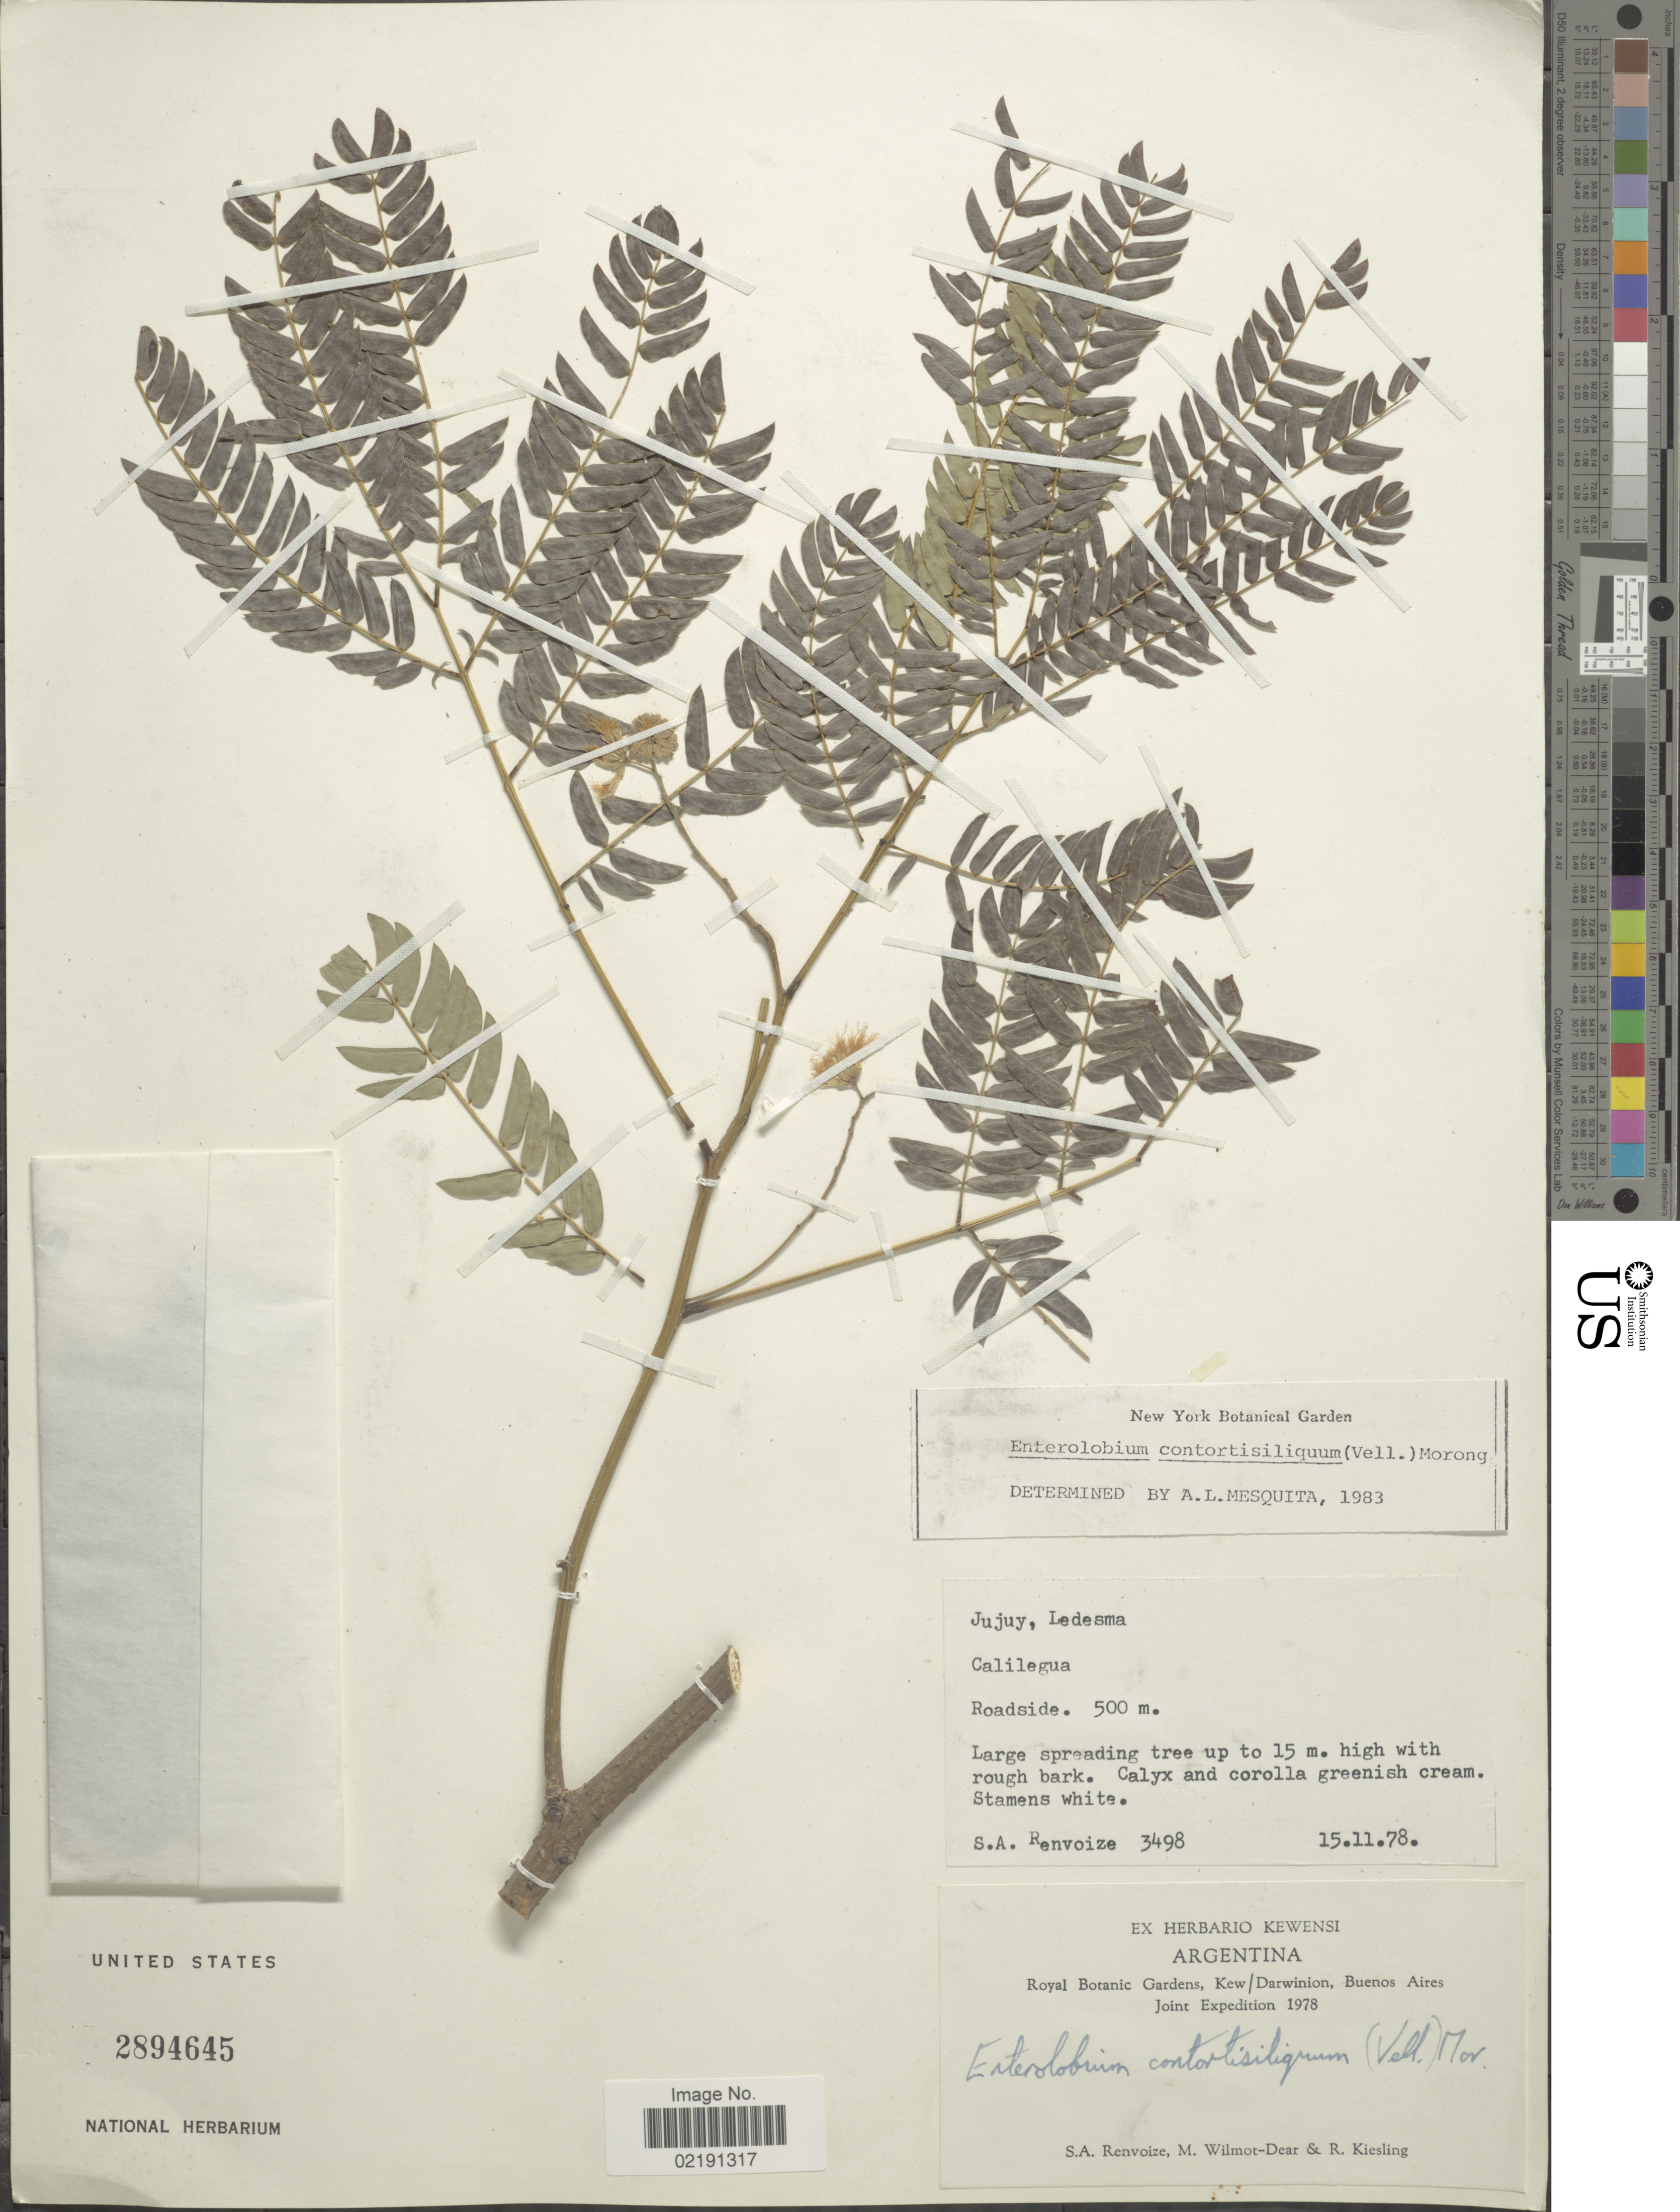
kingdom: Plantae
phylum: Tracheophyta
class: Magnoliopsida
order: Fabales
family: Fabaceae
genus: Enterolobium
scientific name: Enterolobium contortisiliquum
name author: (Vell.) Morong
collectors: S. A. Renvoize, M. Wilmot-Dear & R. Kiesling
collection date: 1978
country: Argentina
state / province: Jujuy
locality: Jujuy, Ledesma. Calilegua. Roadside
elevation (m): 500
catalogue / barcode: US 2894645